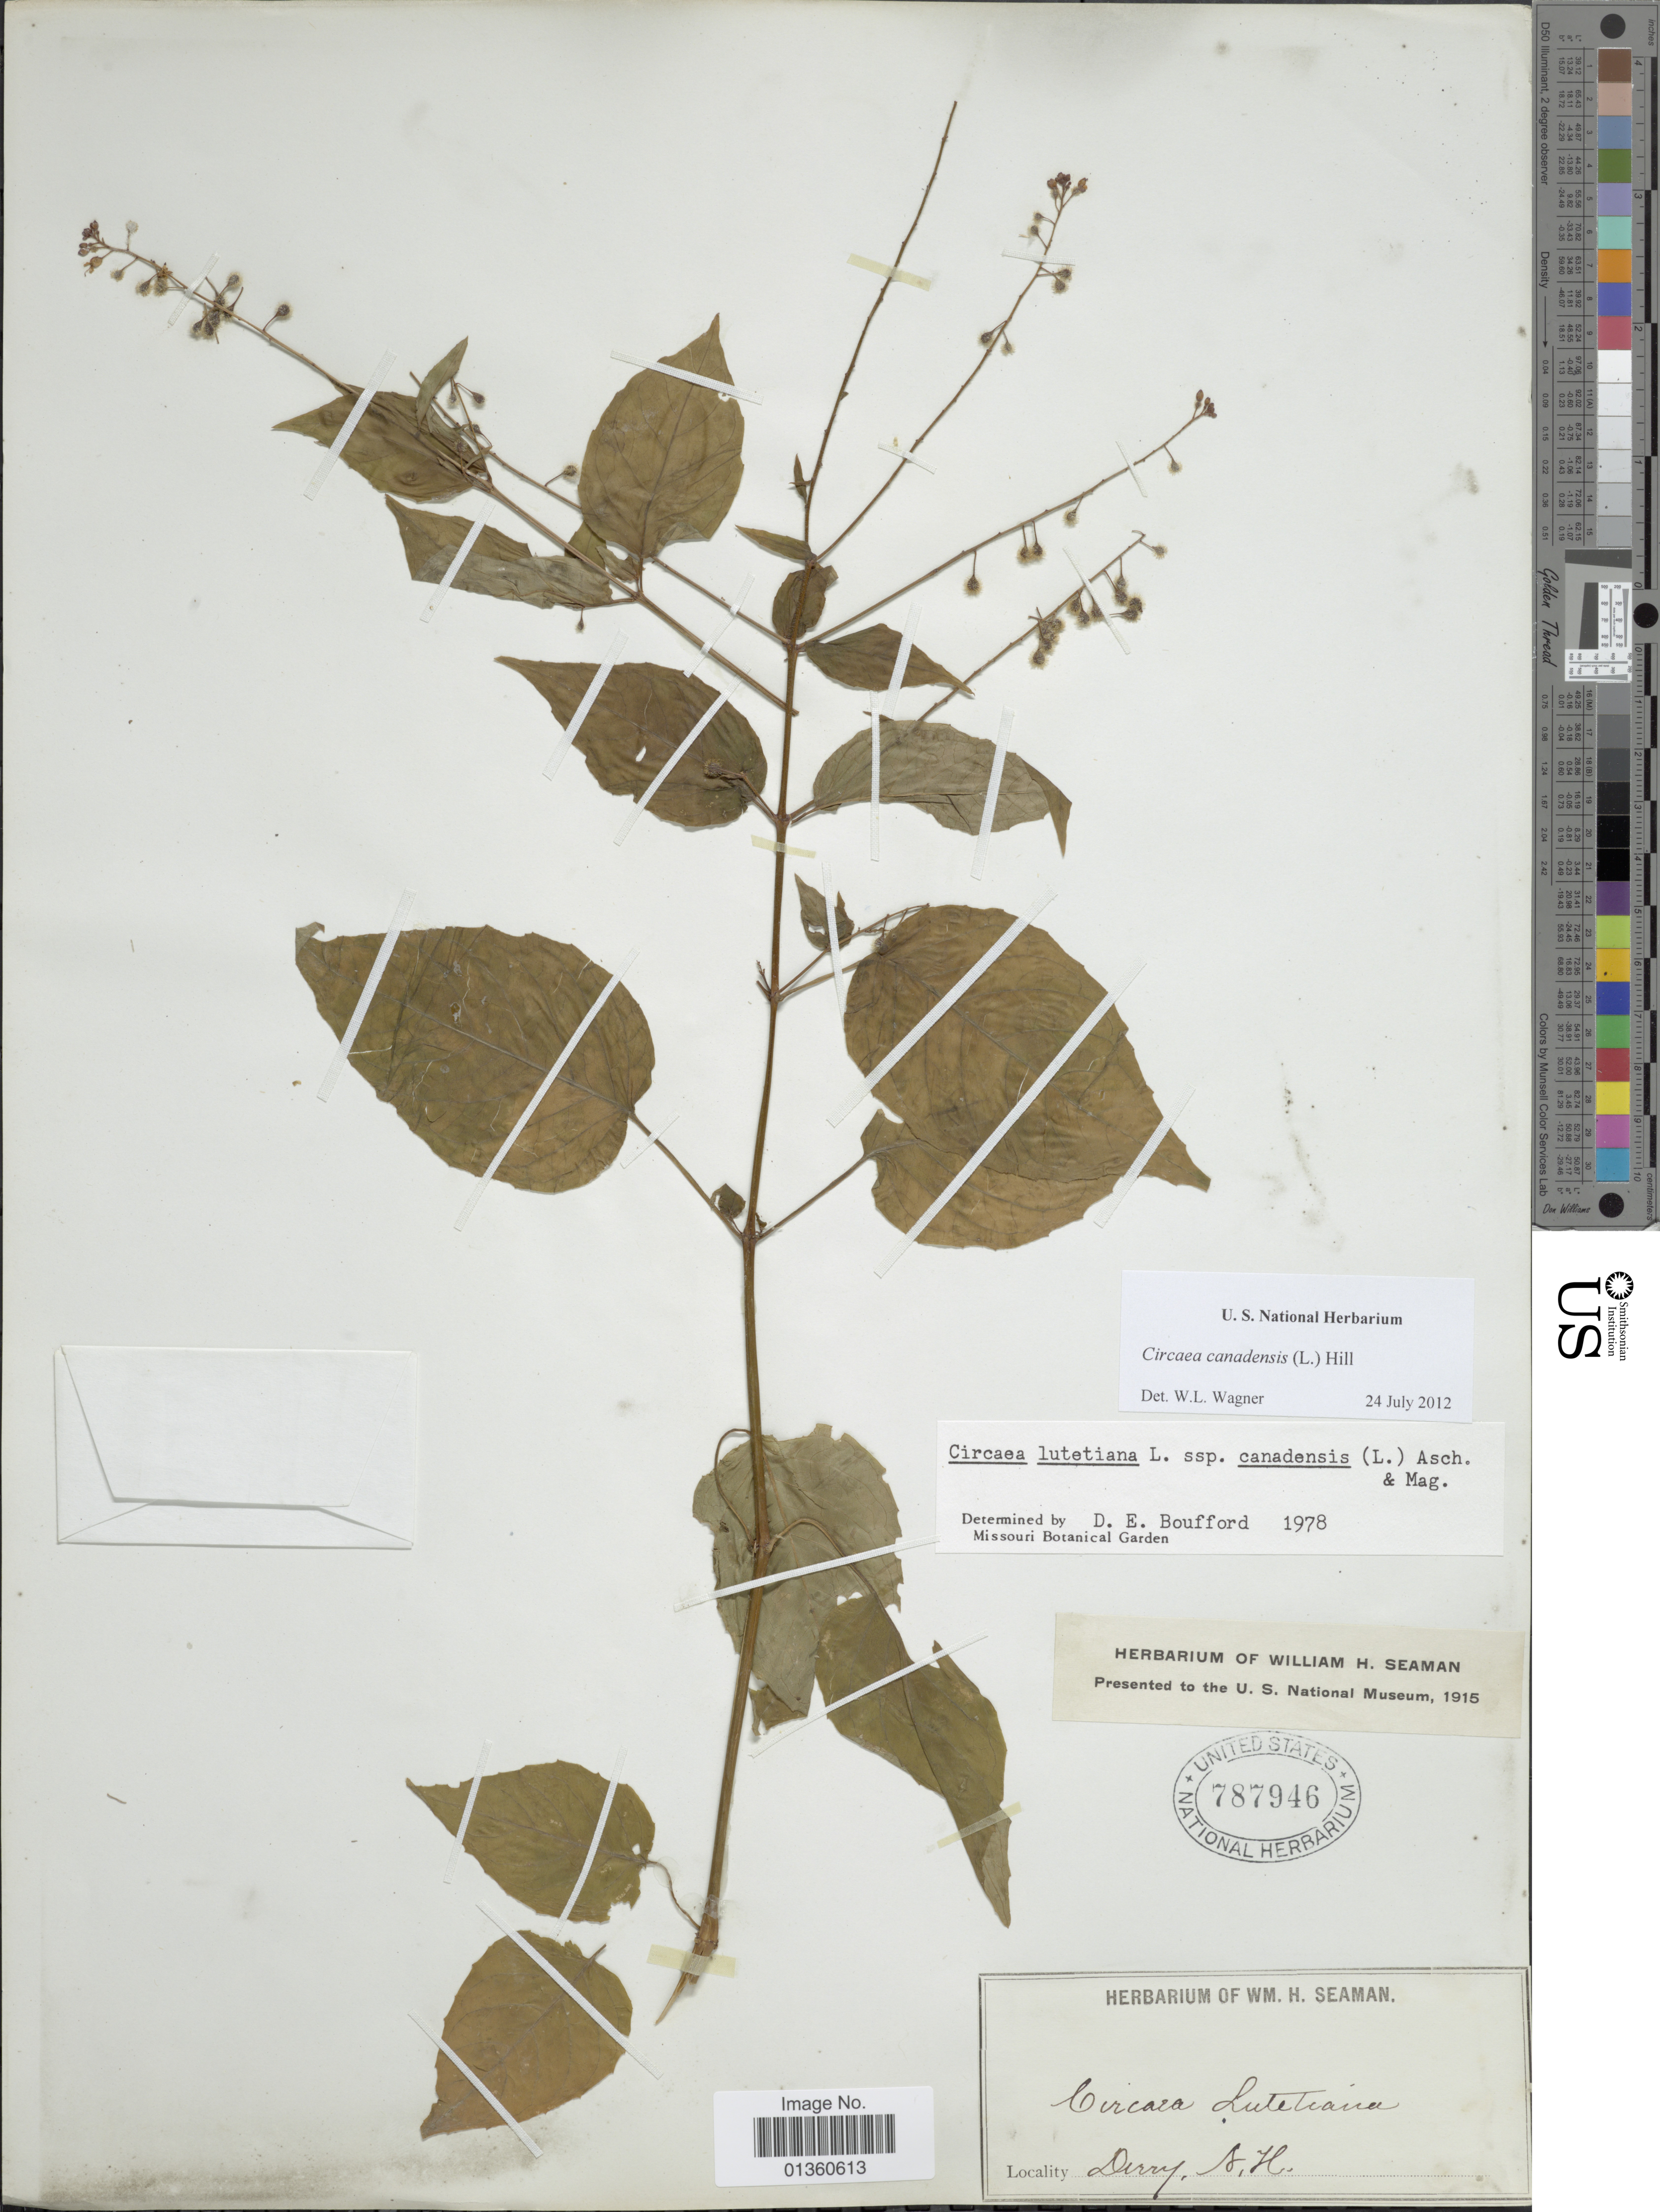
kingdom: Plantae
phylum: Tracheophyta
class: Magnoliopsida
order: Myrtales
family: Onagraceae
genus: Circaea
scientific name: Circaea canadensis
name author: (L.) Hill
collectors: W. Seaman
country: United States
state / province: New Hampshire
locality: Derry, N.H.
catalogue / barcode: US 787946